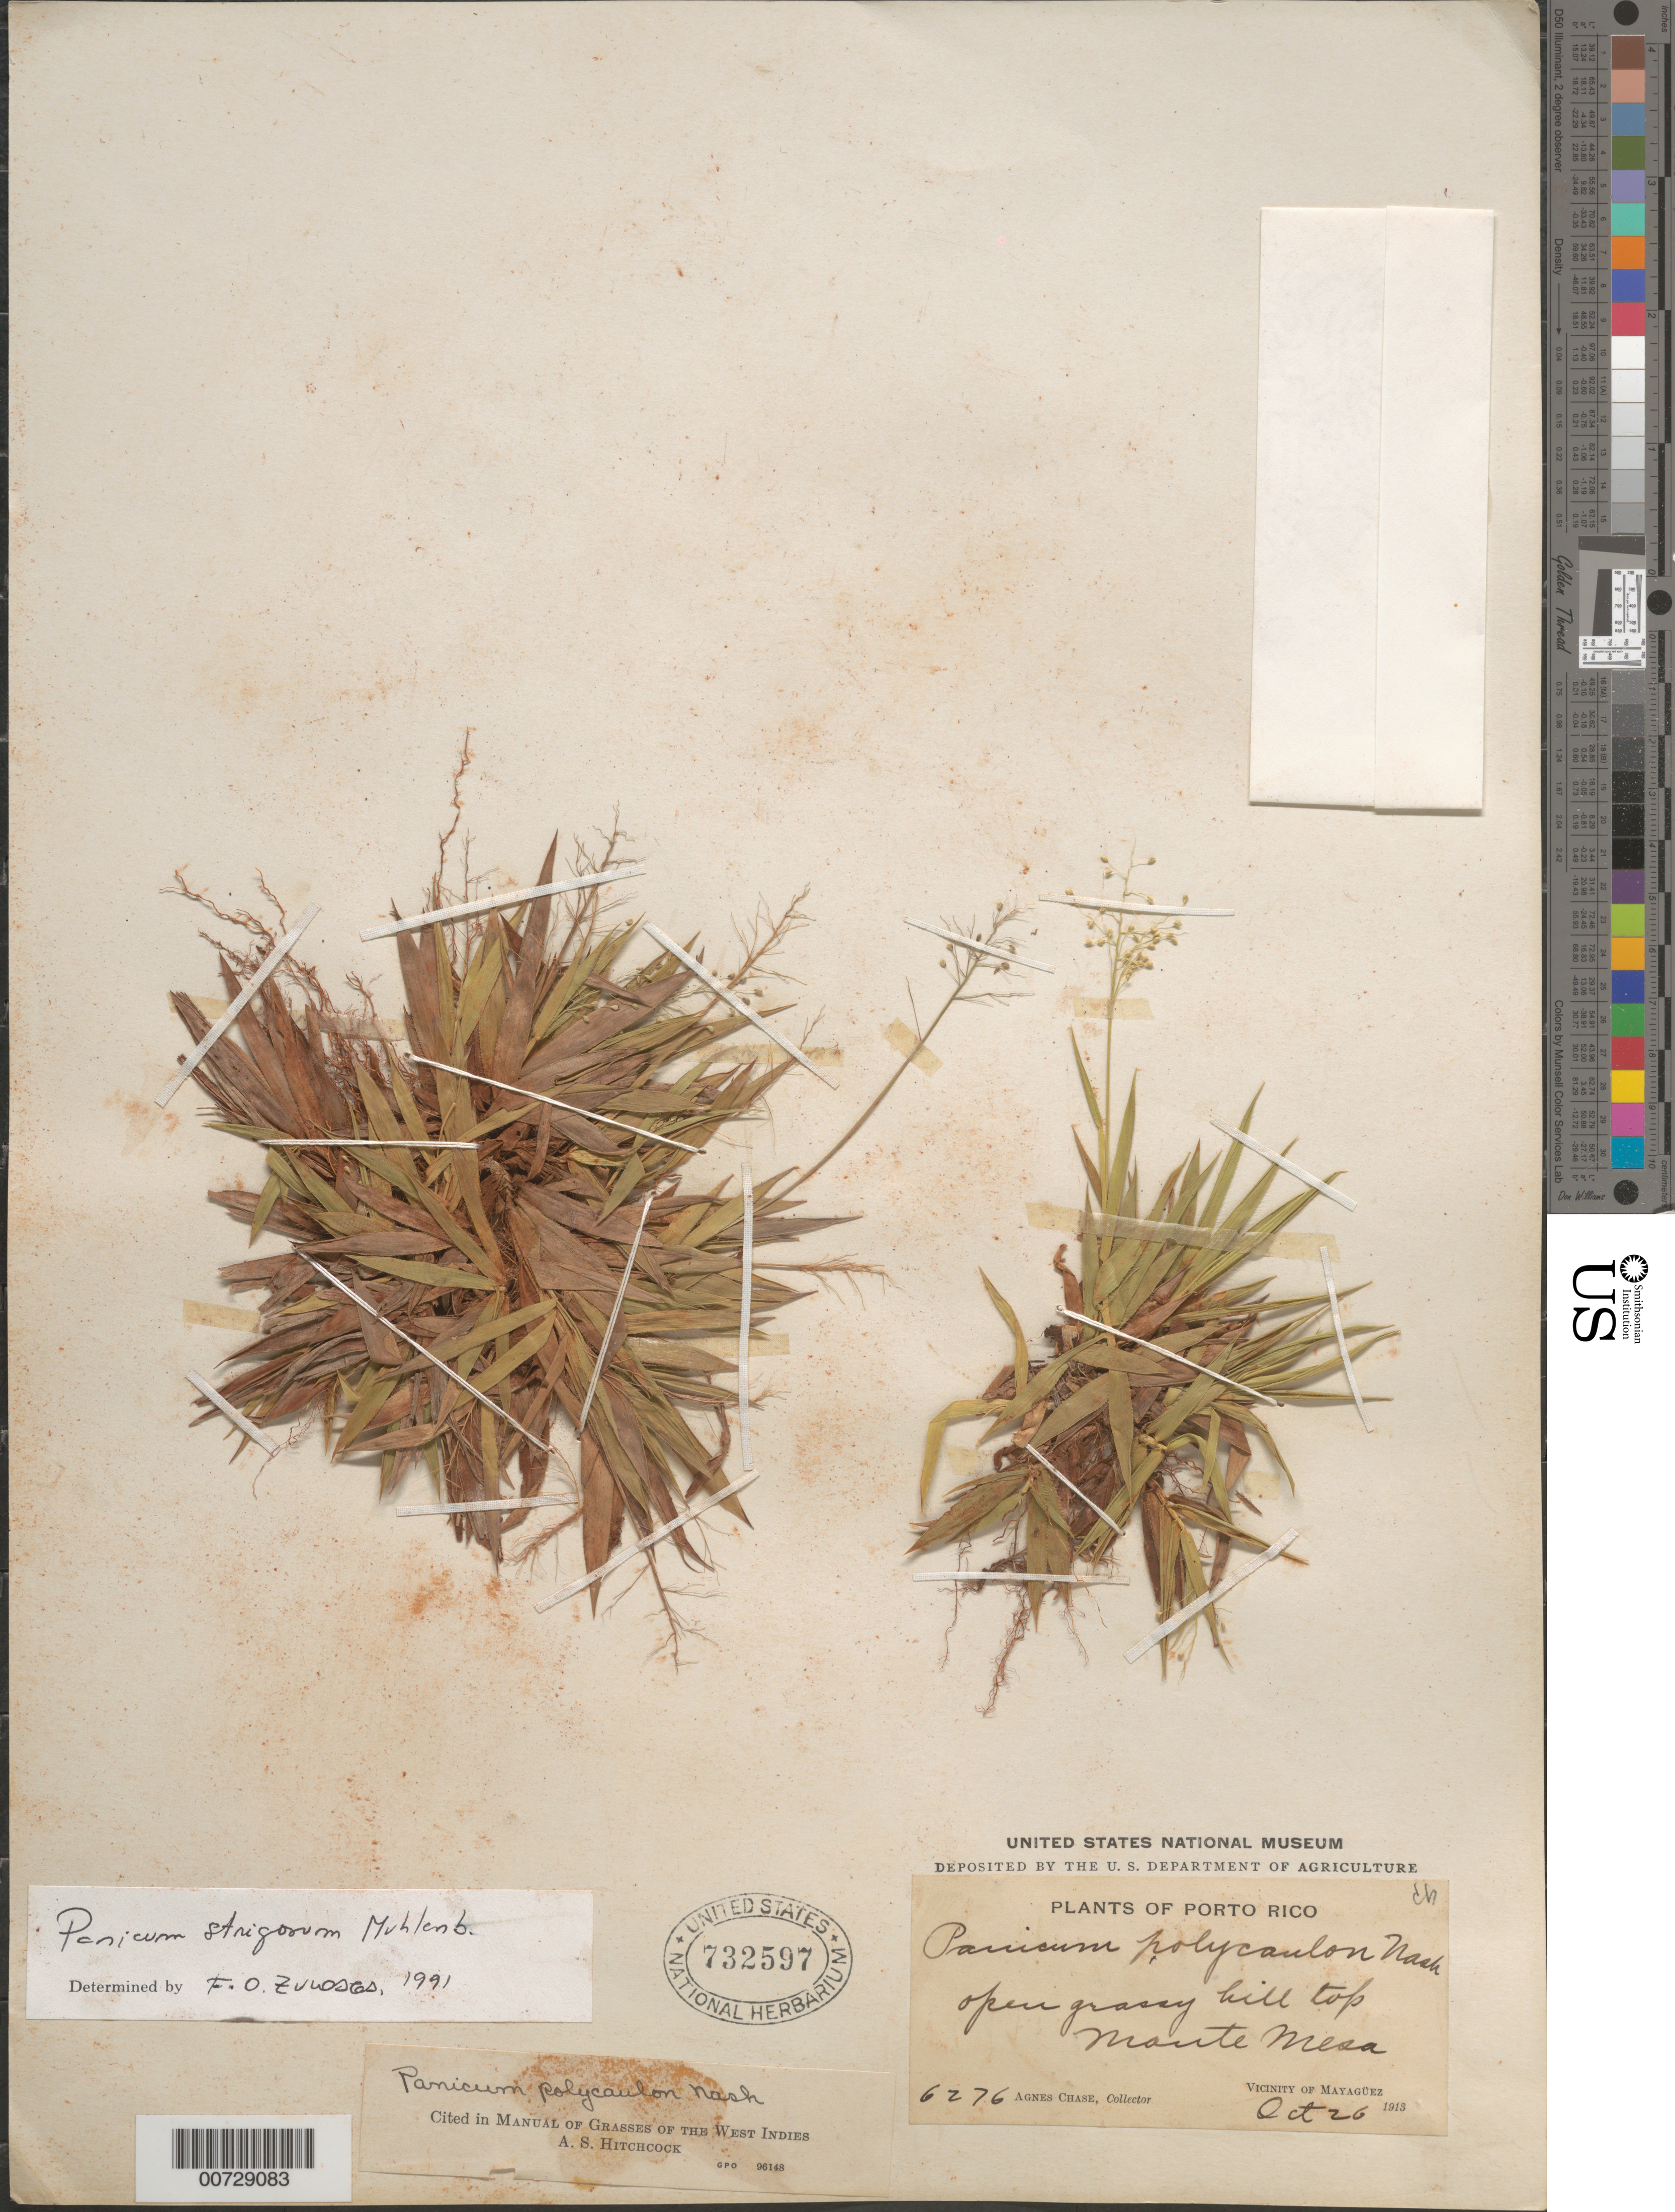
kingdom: Plantae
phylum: Tracheophyta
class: Liliopsida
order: Poales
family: Poaceae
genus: Dichanthelium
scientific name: Dichanthelium strigosum var. strigosum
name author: (Muhl. ex Elliott) Freckmann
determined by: Zuloaga, F. O.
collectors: A. Chase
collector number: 6276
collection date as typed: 26 Oct 1913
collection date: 1913-10-26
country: Puerto Rico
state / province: Mayagüez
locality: Monte Mesa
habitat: Open grassy hilltop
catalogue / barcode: US 732597